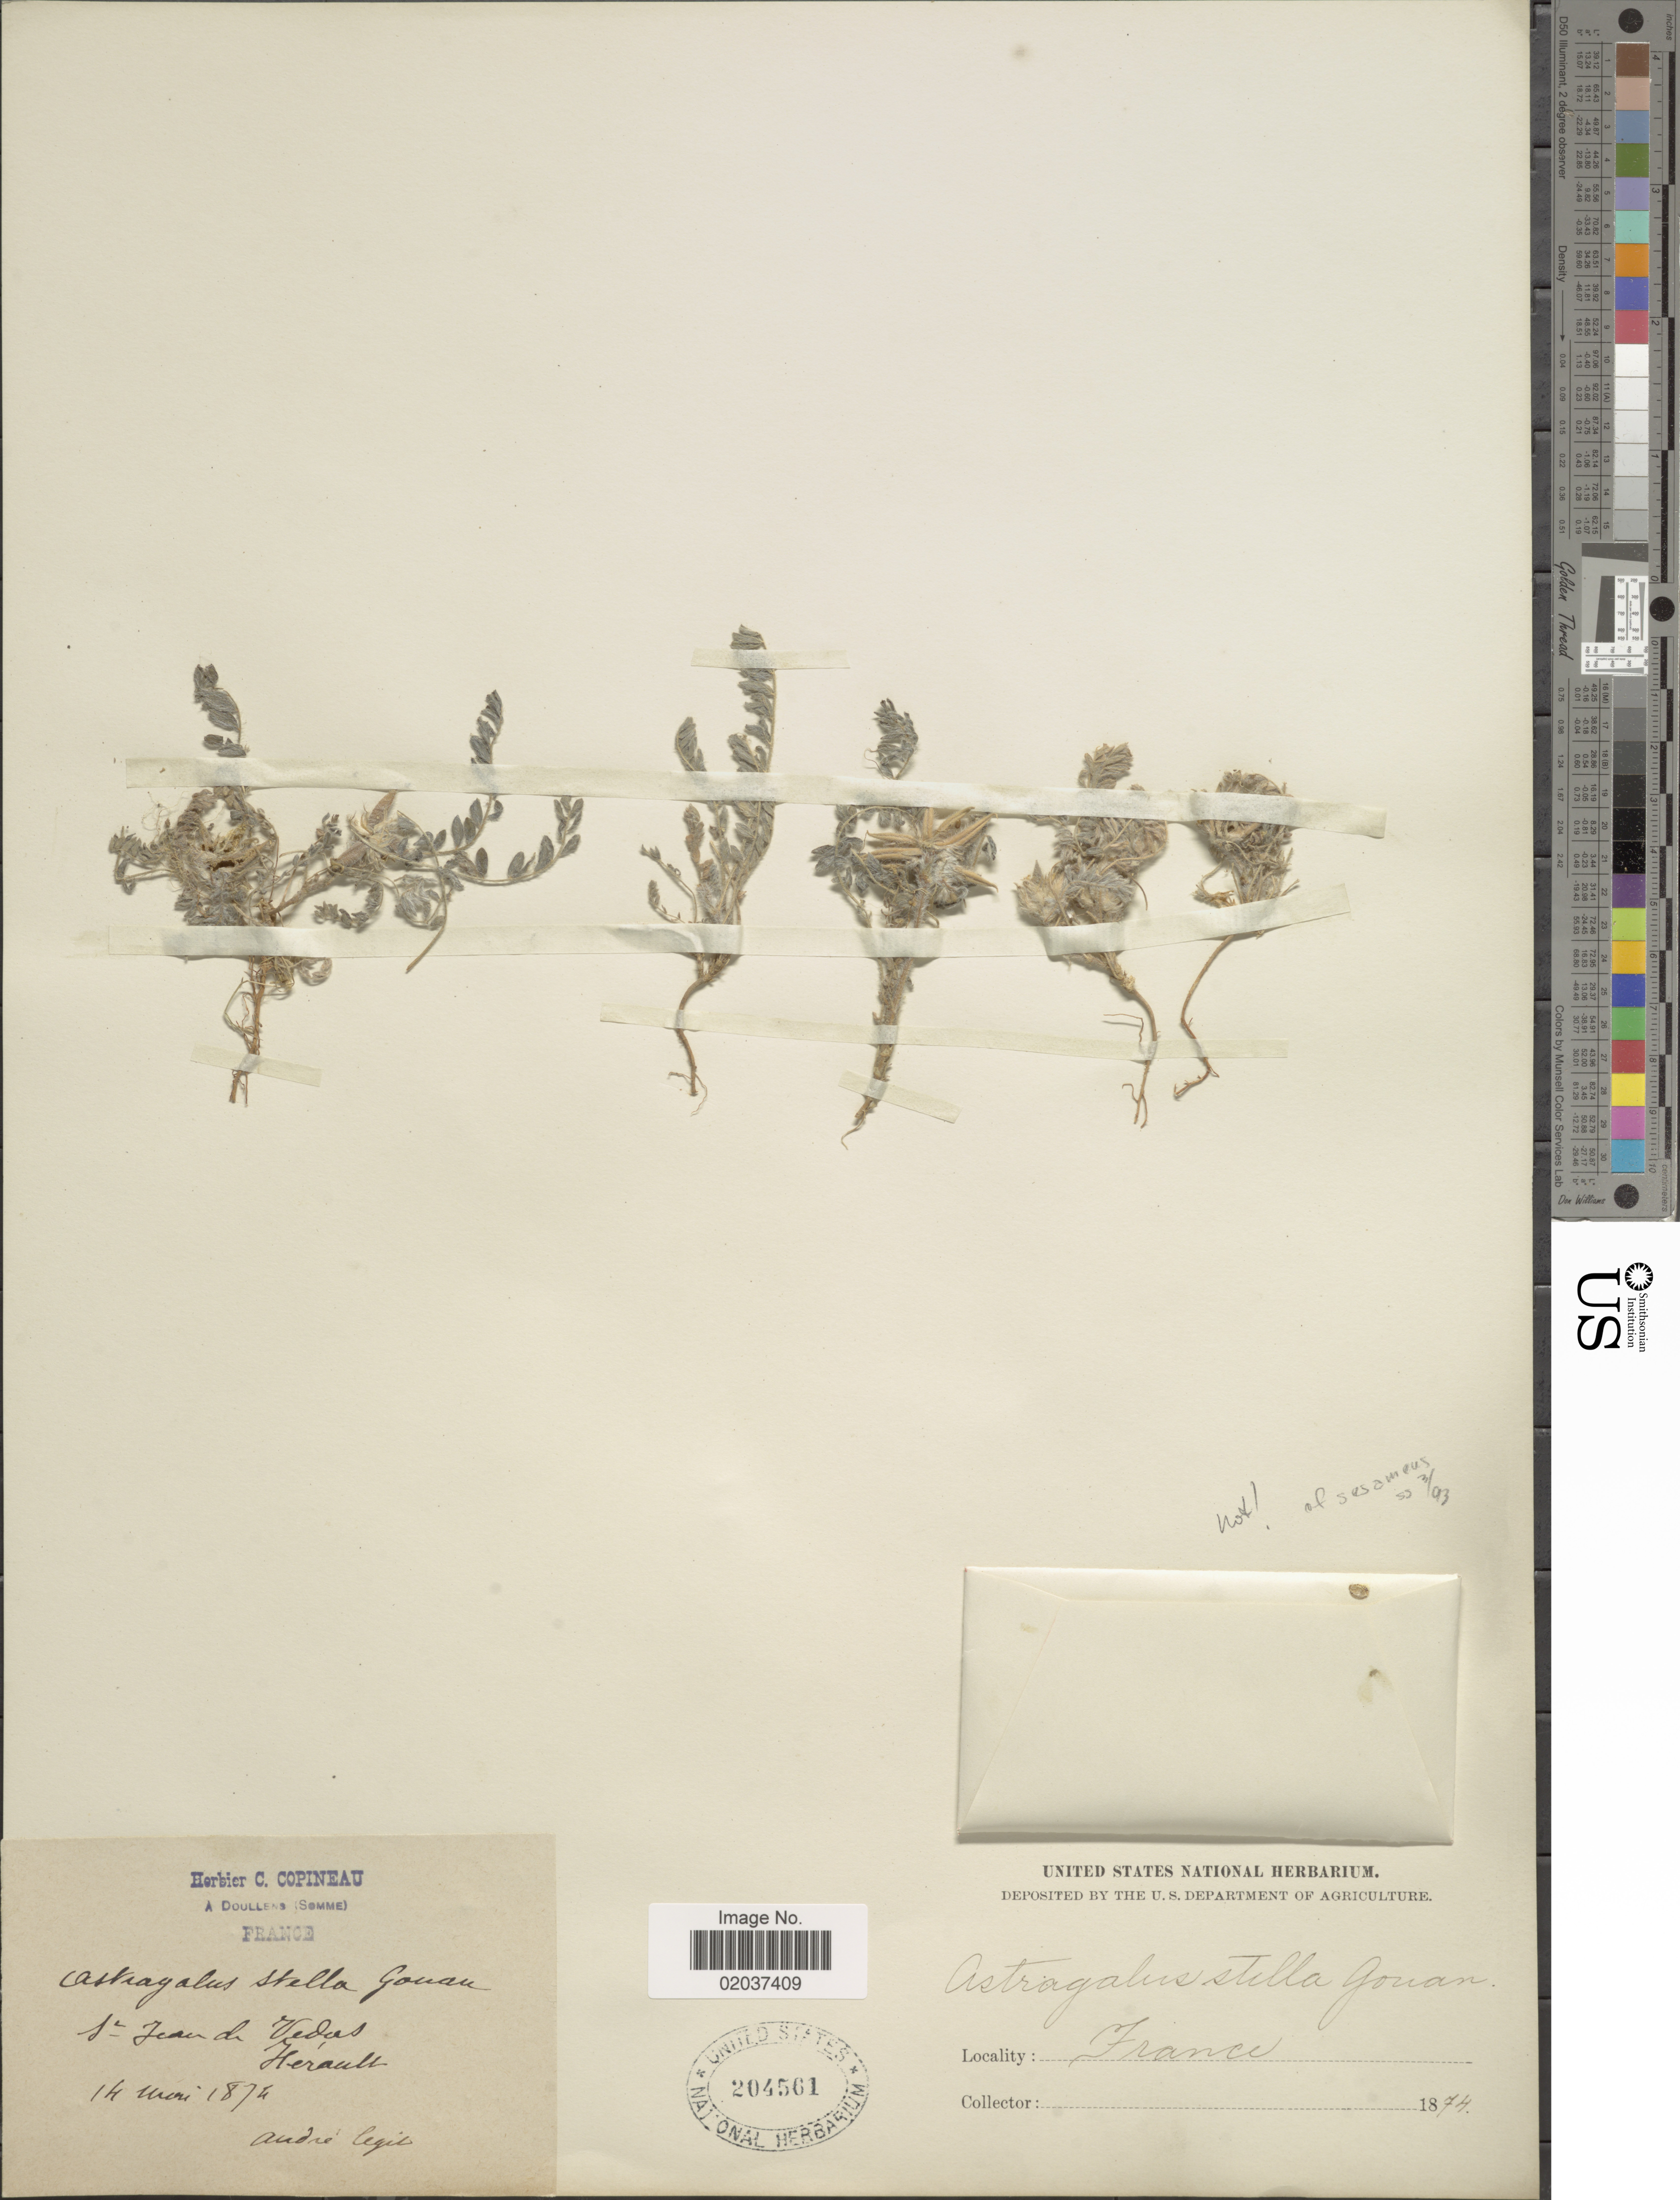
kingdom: Plantae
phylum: Tracheophyta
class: Magnoliopsida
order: Fabales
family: Fabaceae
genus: Astragalus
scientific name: Astragalus sesameus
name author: L.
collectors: André, --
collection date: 1874-05-14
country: France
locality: St. Jaen de Vedas, Herault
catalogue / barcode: US 204561